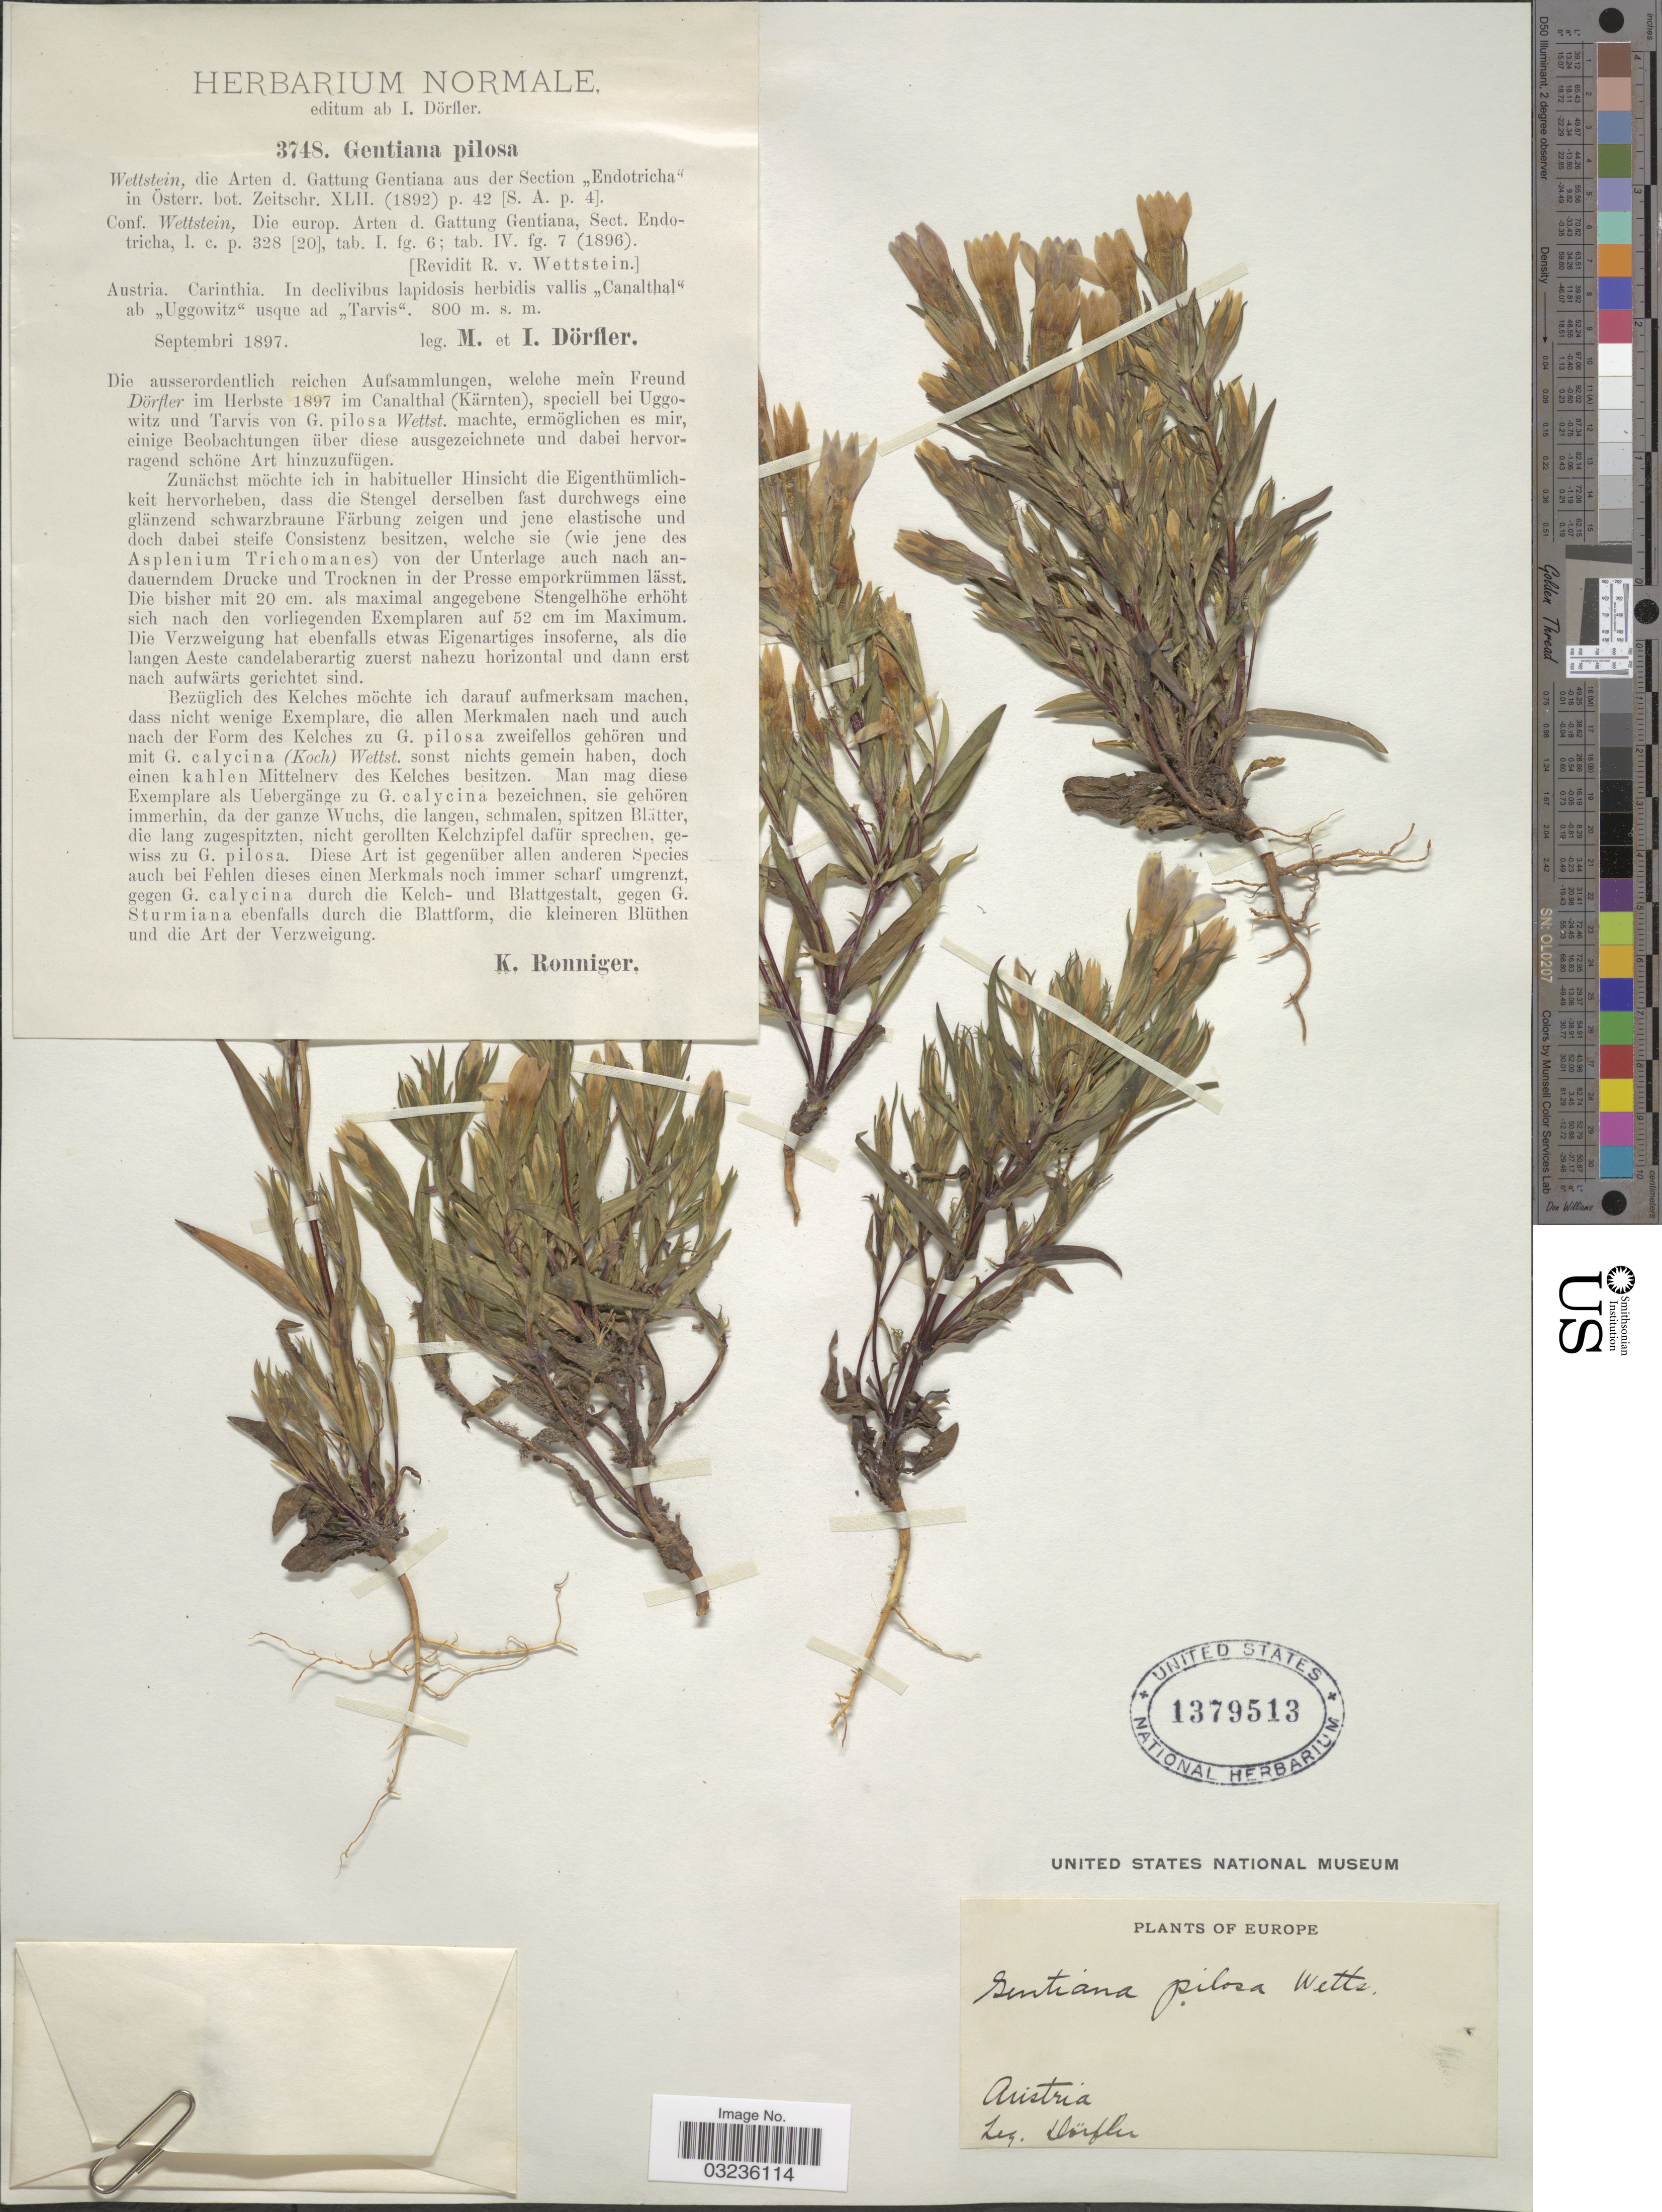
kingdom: Plantae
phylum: Tracheophyta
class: Magnoliopsida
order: Gentianales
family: Gentianaceae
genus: Gentiana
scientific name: Gentiana pilosa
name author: Wettst.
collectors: M. Dörfler & I. Dörfler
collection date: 1897-09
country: Austria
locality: Austria, Carinthia, In declivibus lapidosis herbidis vallis "Canalthal" ab "Uggowitz" usque ad "Tarvis".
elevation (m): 800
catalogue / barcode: US 1379513